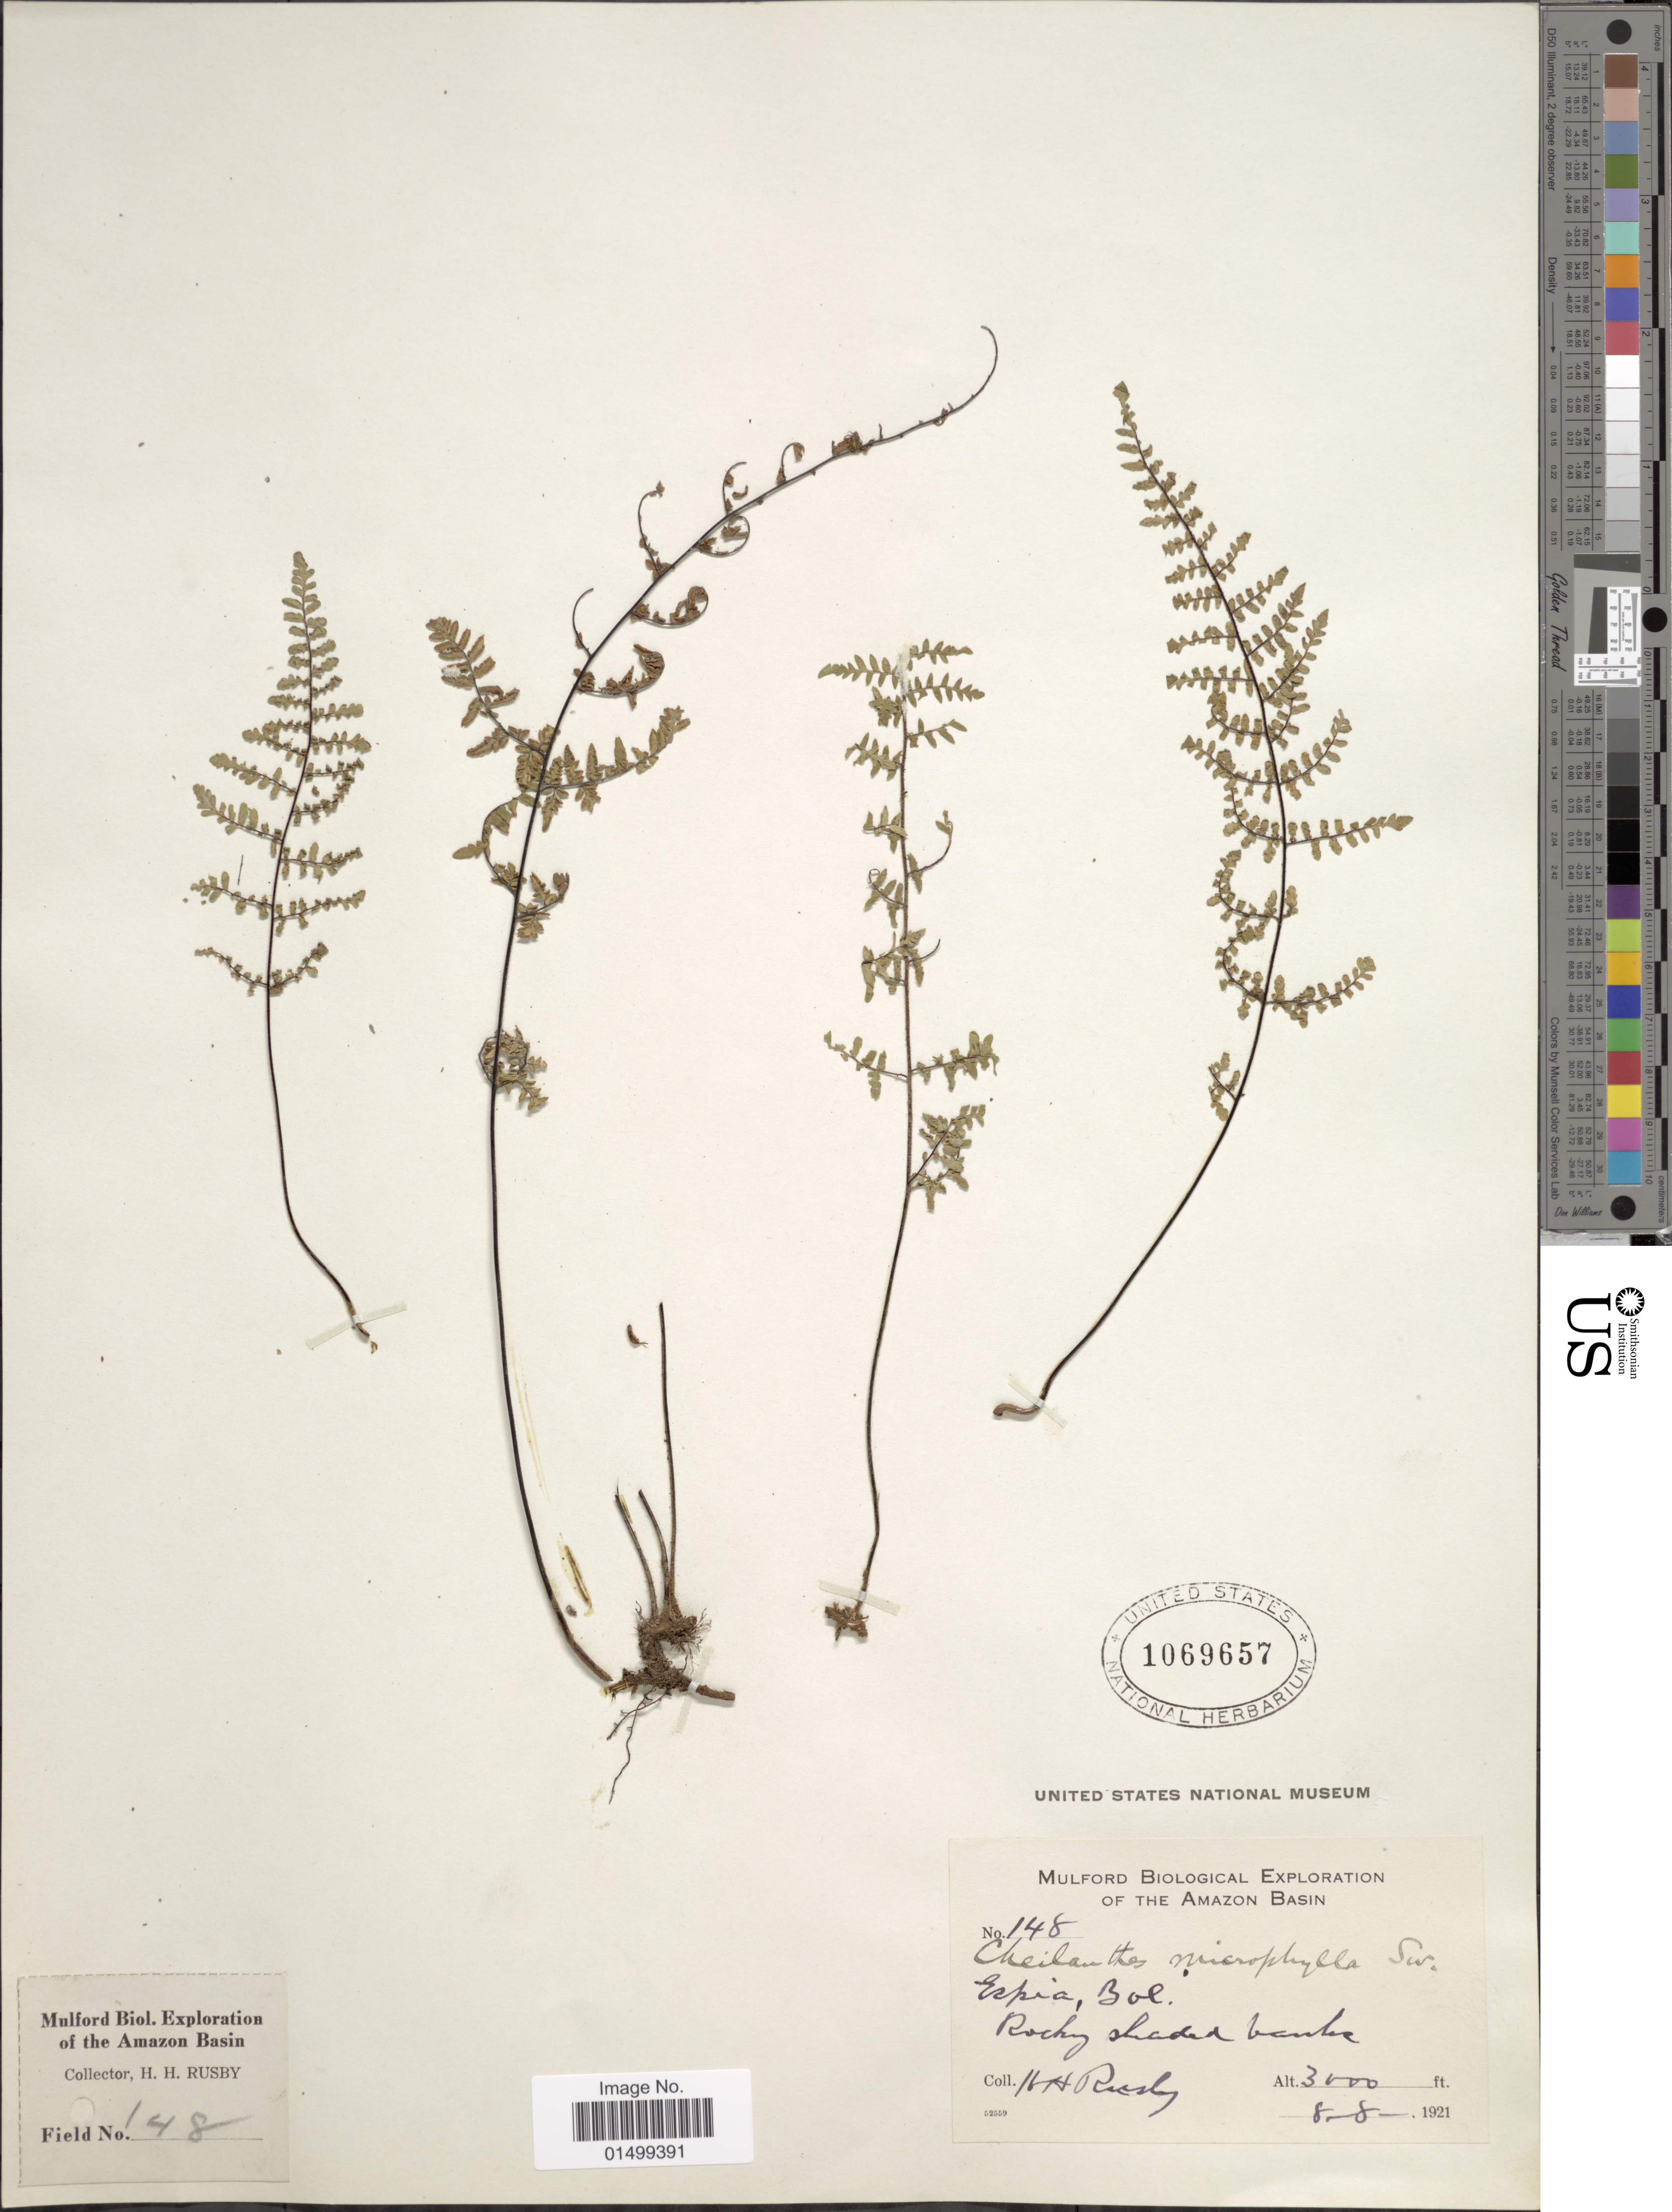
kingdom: Plantae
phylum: Tracheophyta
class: Polypodiopsida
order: Polypodiales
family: Pteridaceae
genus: Cheilanthes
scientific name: Cheilanthes tweediana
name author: Hook.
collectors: H. H. Rusby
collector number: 148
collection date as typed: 8-8-1921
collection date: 1921-08-08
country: Bolivia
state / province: La Paz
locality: Espia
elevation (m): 914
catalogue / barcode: US 1069657